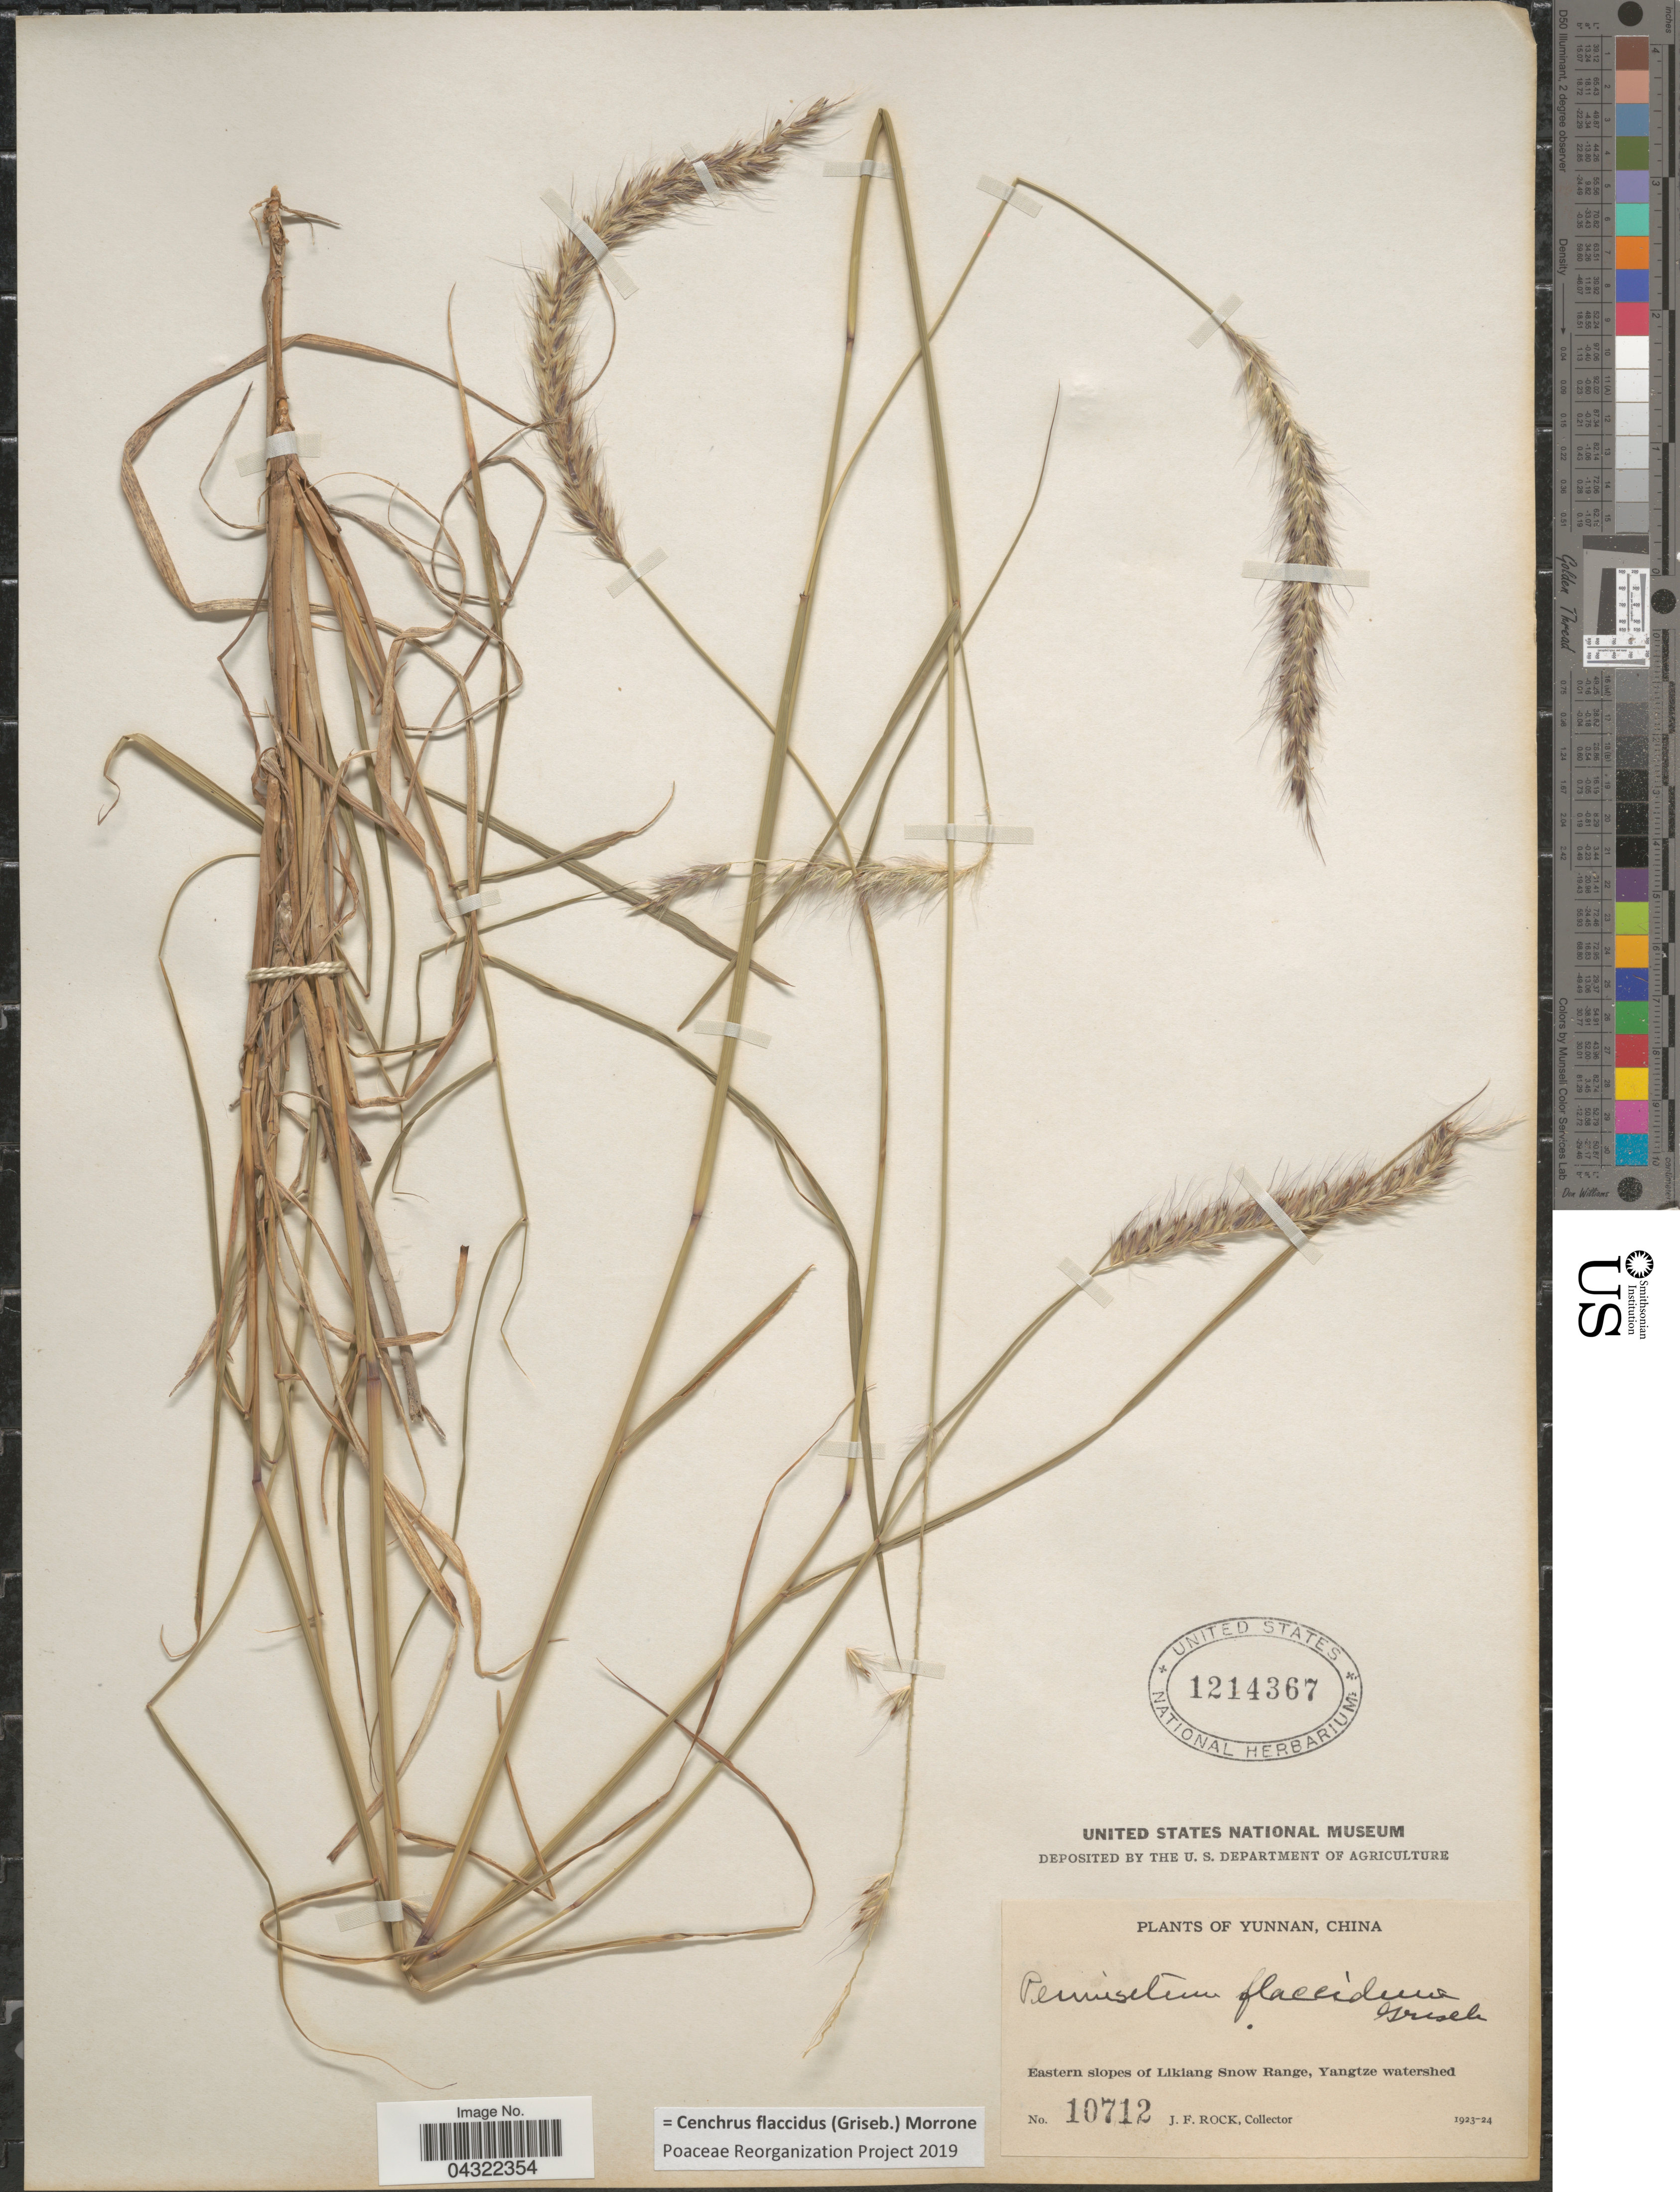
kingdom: Plantae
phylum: Tracheophyta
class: Liliopsida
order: Poales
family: Poaceae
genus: Cenchrus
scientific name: Cenchrus flaccidus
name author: (Griseb.) Morrone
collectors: J. Rock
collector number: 10712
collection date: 1923/1924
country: China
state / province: Yunnan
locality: Eastern slopes of Likiang Snow Range,Yangtze watershed.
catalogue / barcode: US 1214367